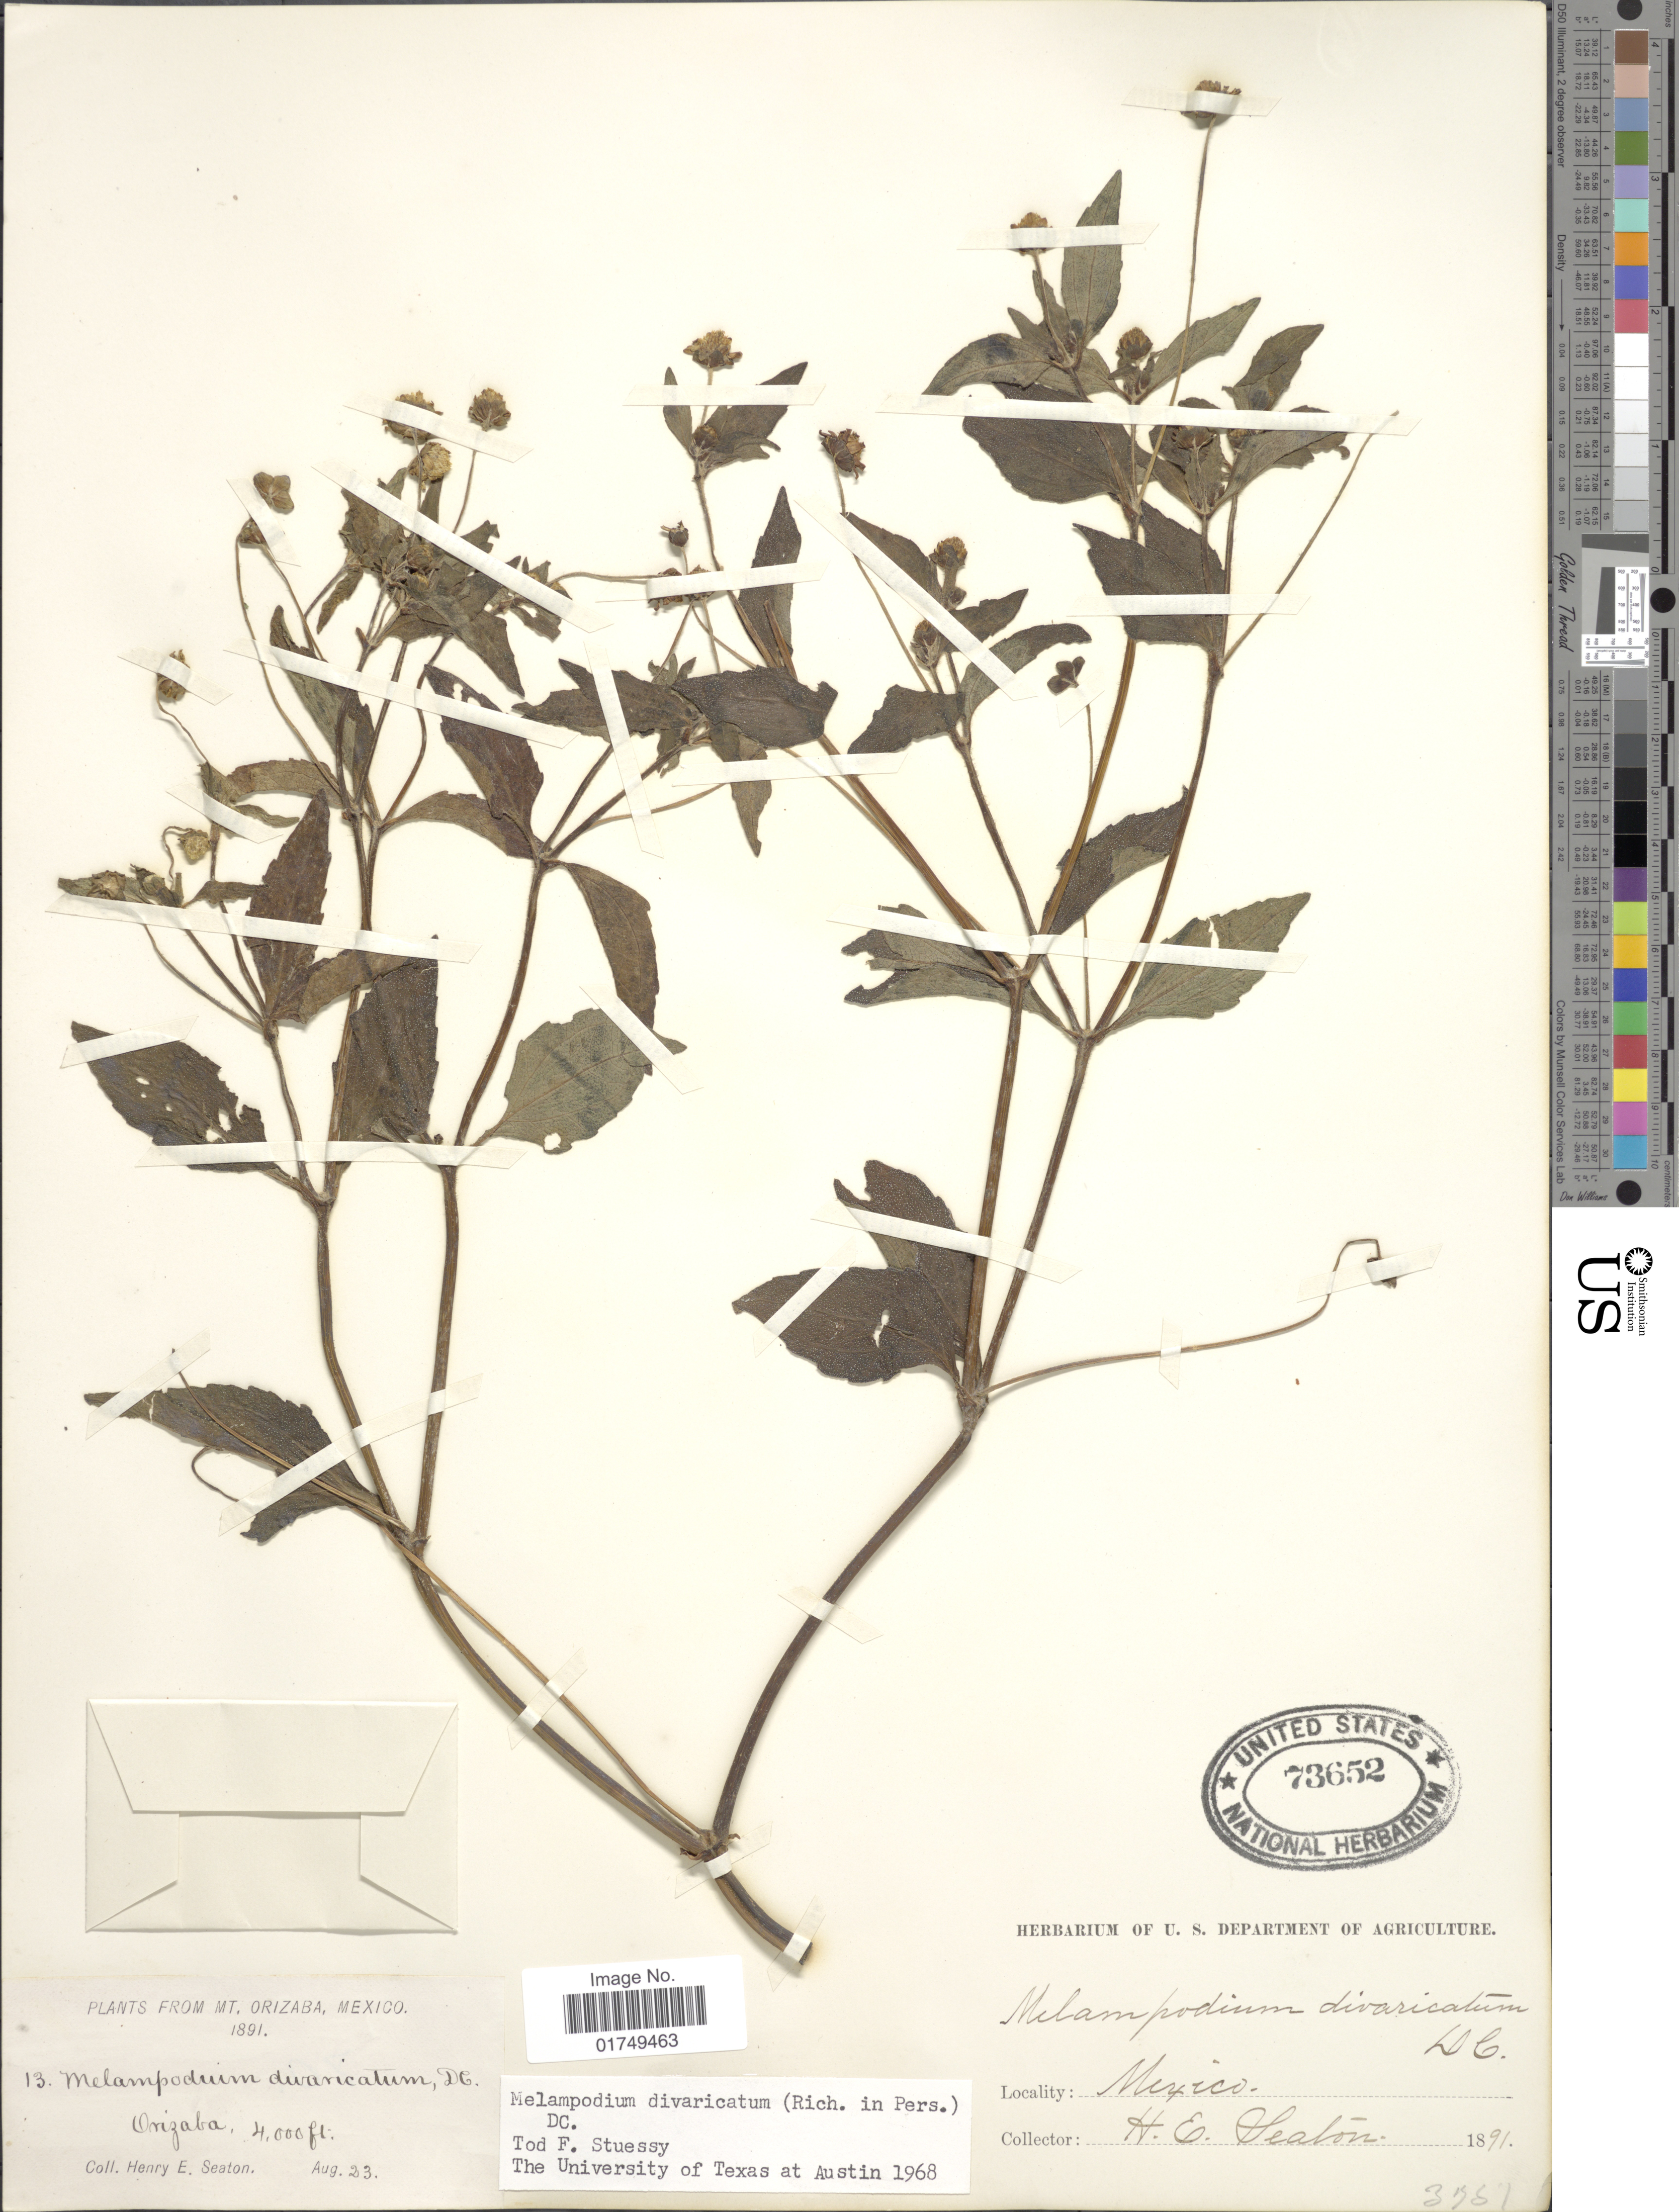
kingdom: Plantae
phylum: Tracheophyta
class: Magnoliopsida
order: Asterales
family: Asteraceae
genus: Melampodium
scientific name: Melampodium divaricatum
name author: (Rich.) DC.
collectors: H. E. Seaton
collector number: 13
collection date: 1891-08-23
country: Mexico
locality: Mt. Orizaba, Orizaba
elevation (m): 1219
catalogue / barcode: US 73652